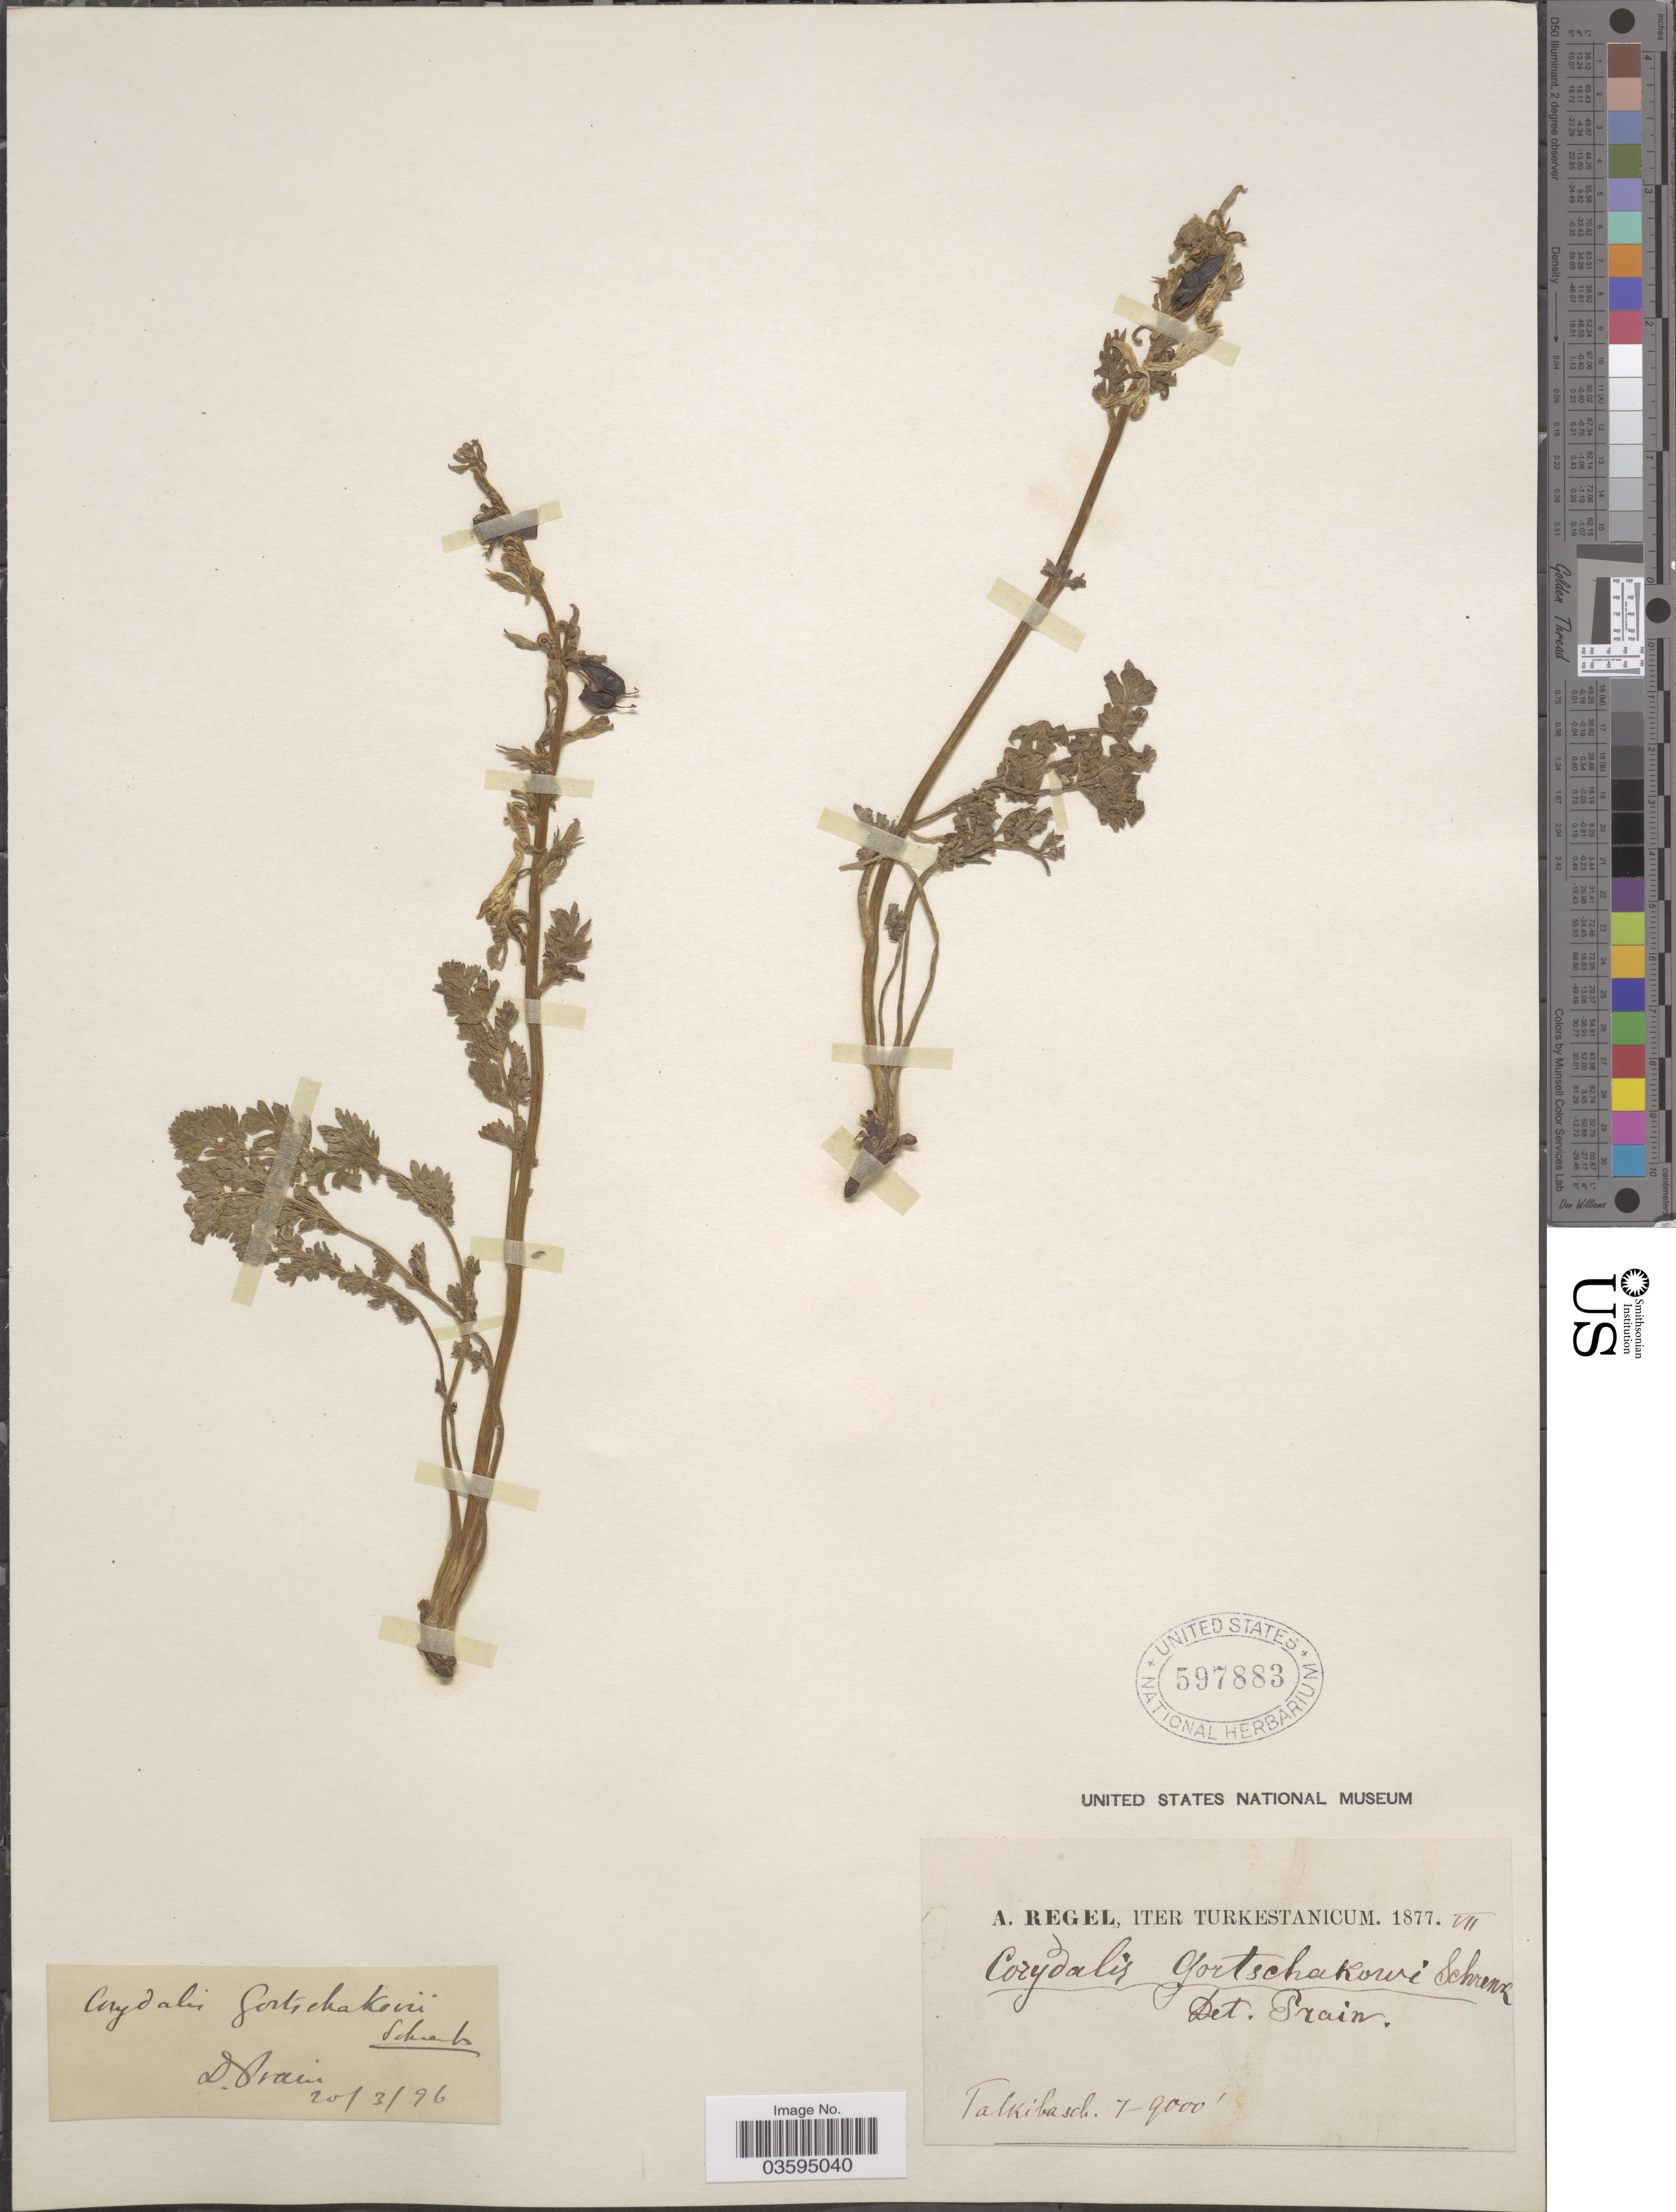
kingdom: Plantae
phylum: Tracheophyta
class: Magnoliopsida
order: Ranunculales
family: Papaveraceae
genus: Corydalis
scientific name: Corydalis gortschakovii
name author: Schrenk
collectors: A. Regel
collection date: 1877-07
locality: Turkestanicum. Talkibasch.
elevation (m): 2134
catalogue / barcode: US 597883